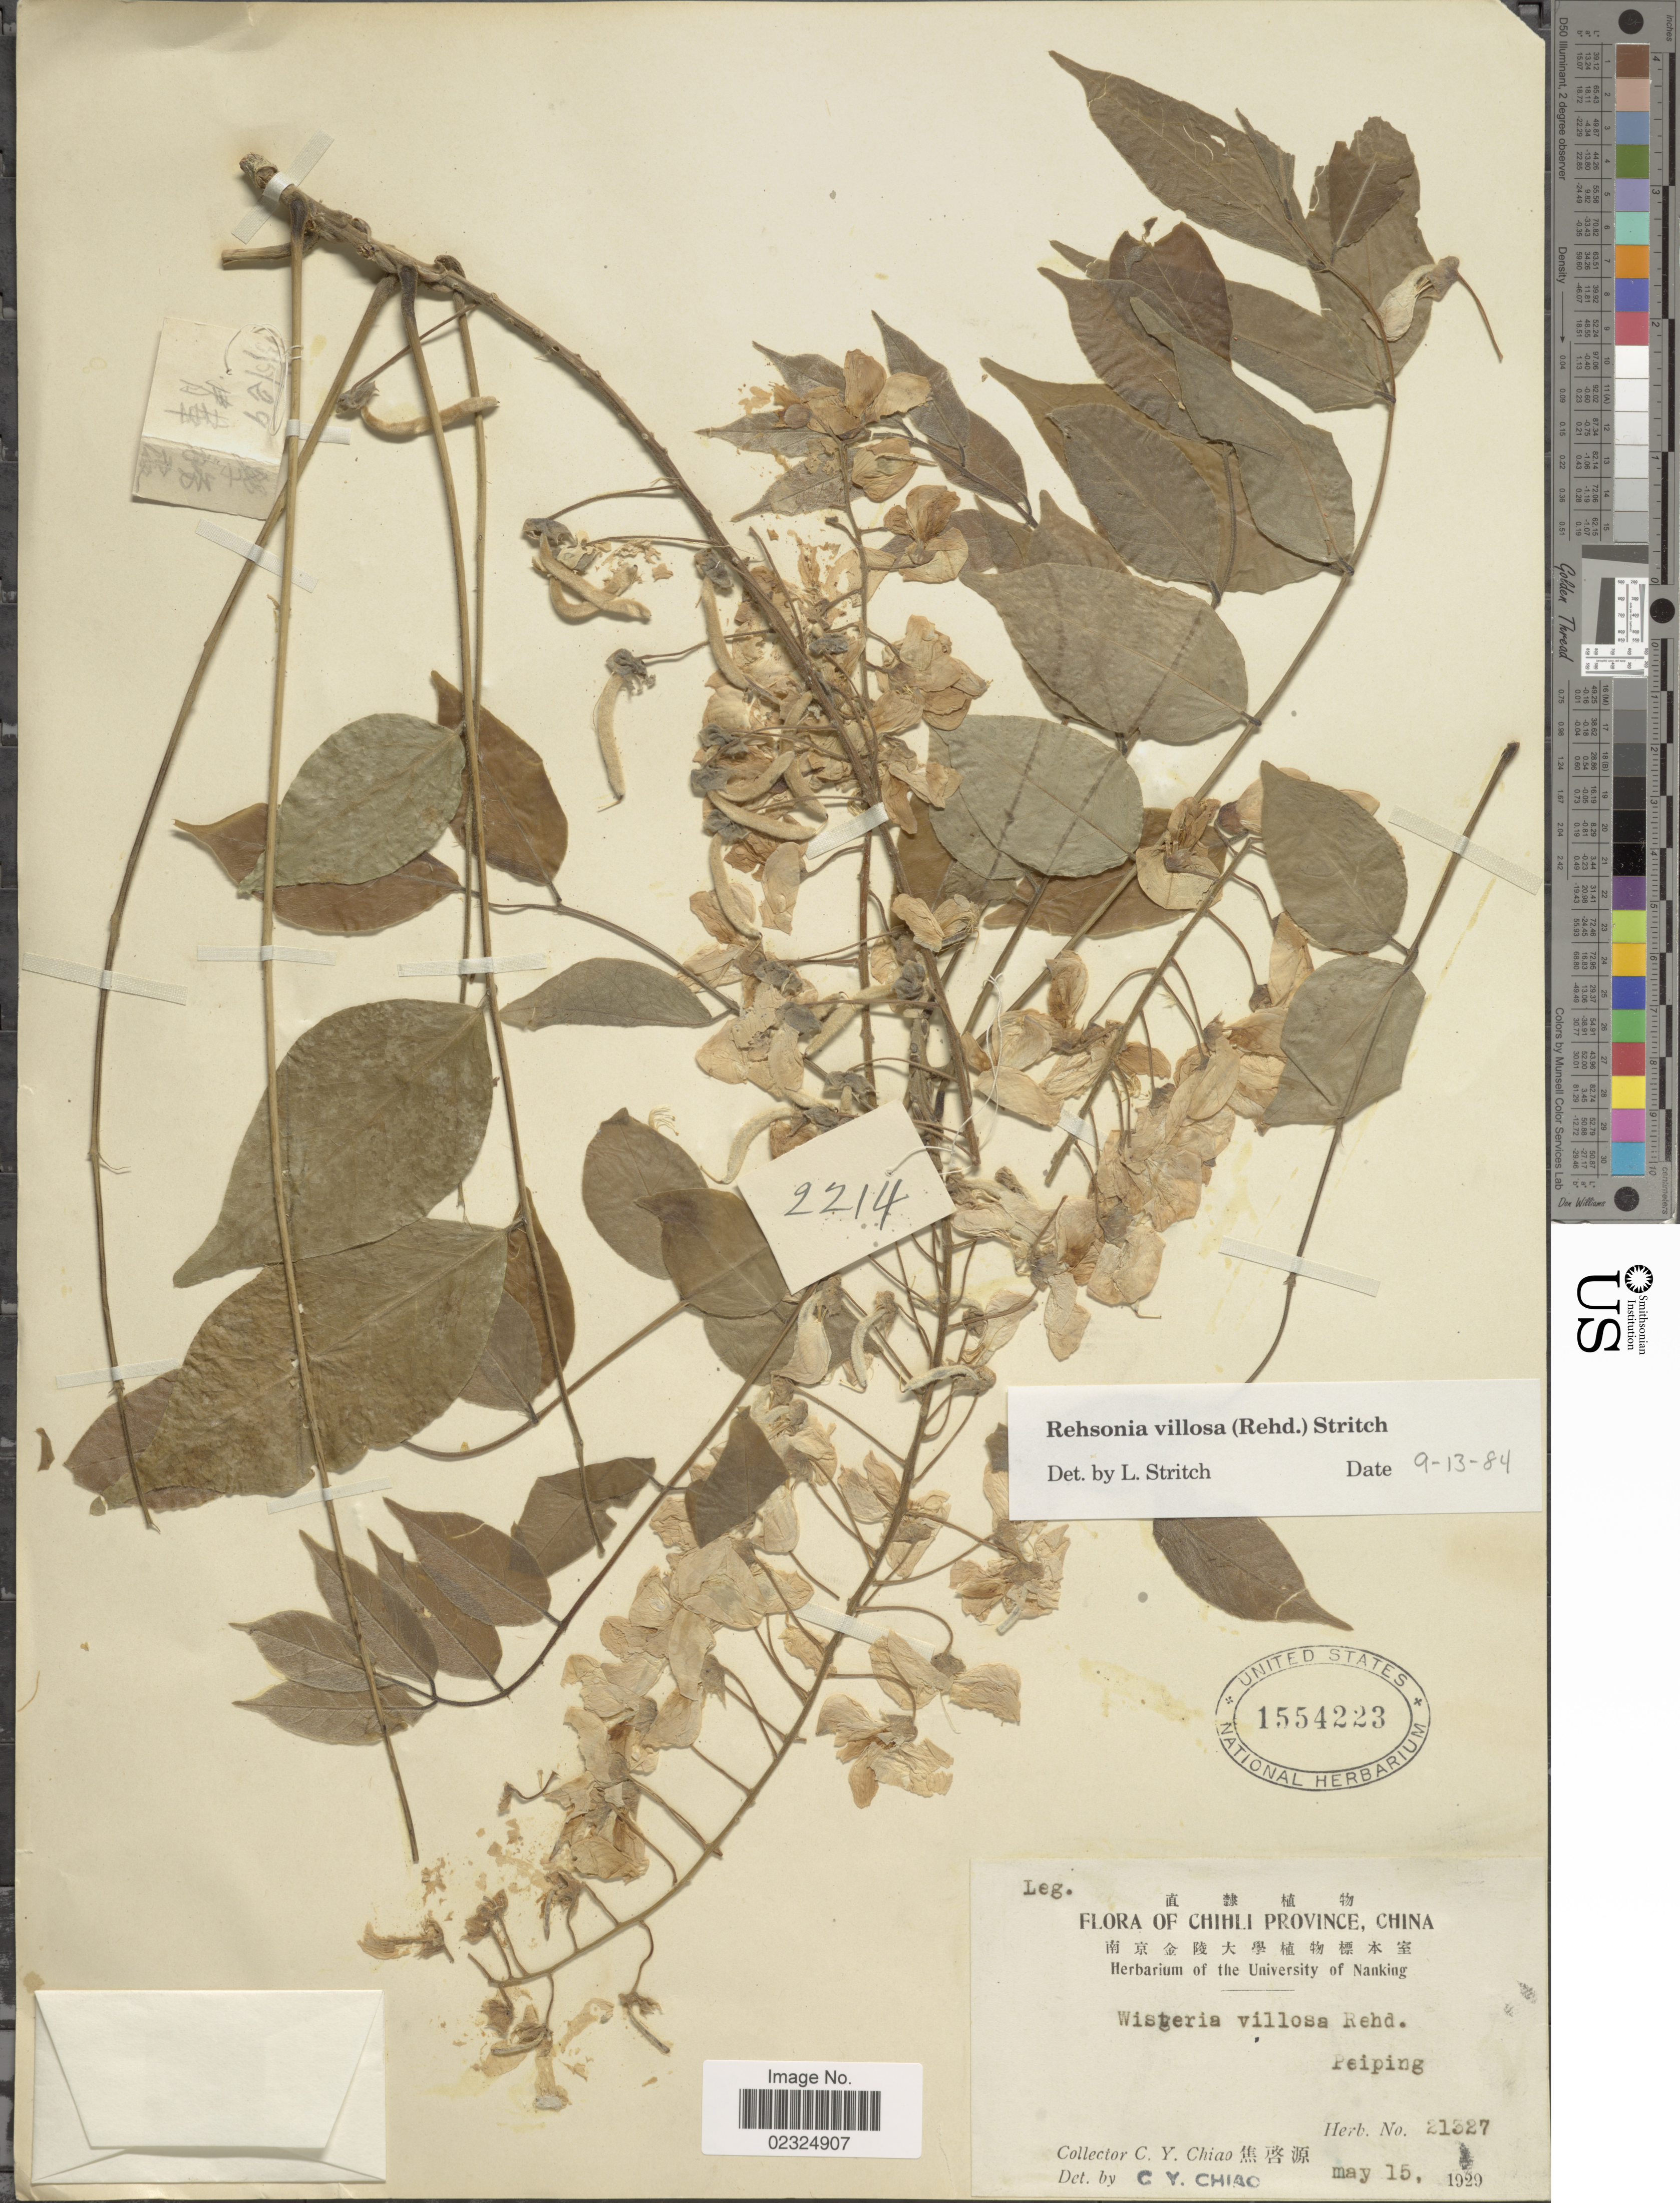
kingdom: Plantae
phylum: Tracheophyta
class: Magnoliopsida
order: Fabales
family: Fabaceae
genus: Wisteria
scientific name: Wisteria villosa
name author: Rehder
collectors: C. Y. Chiao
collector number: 21327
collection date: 1929-05-15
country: China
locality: Chichli Province, Peiping [unsure placement].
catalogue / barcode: US 1554223